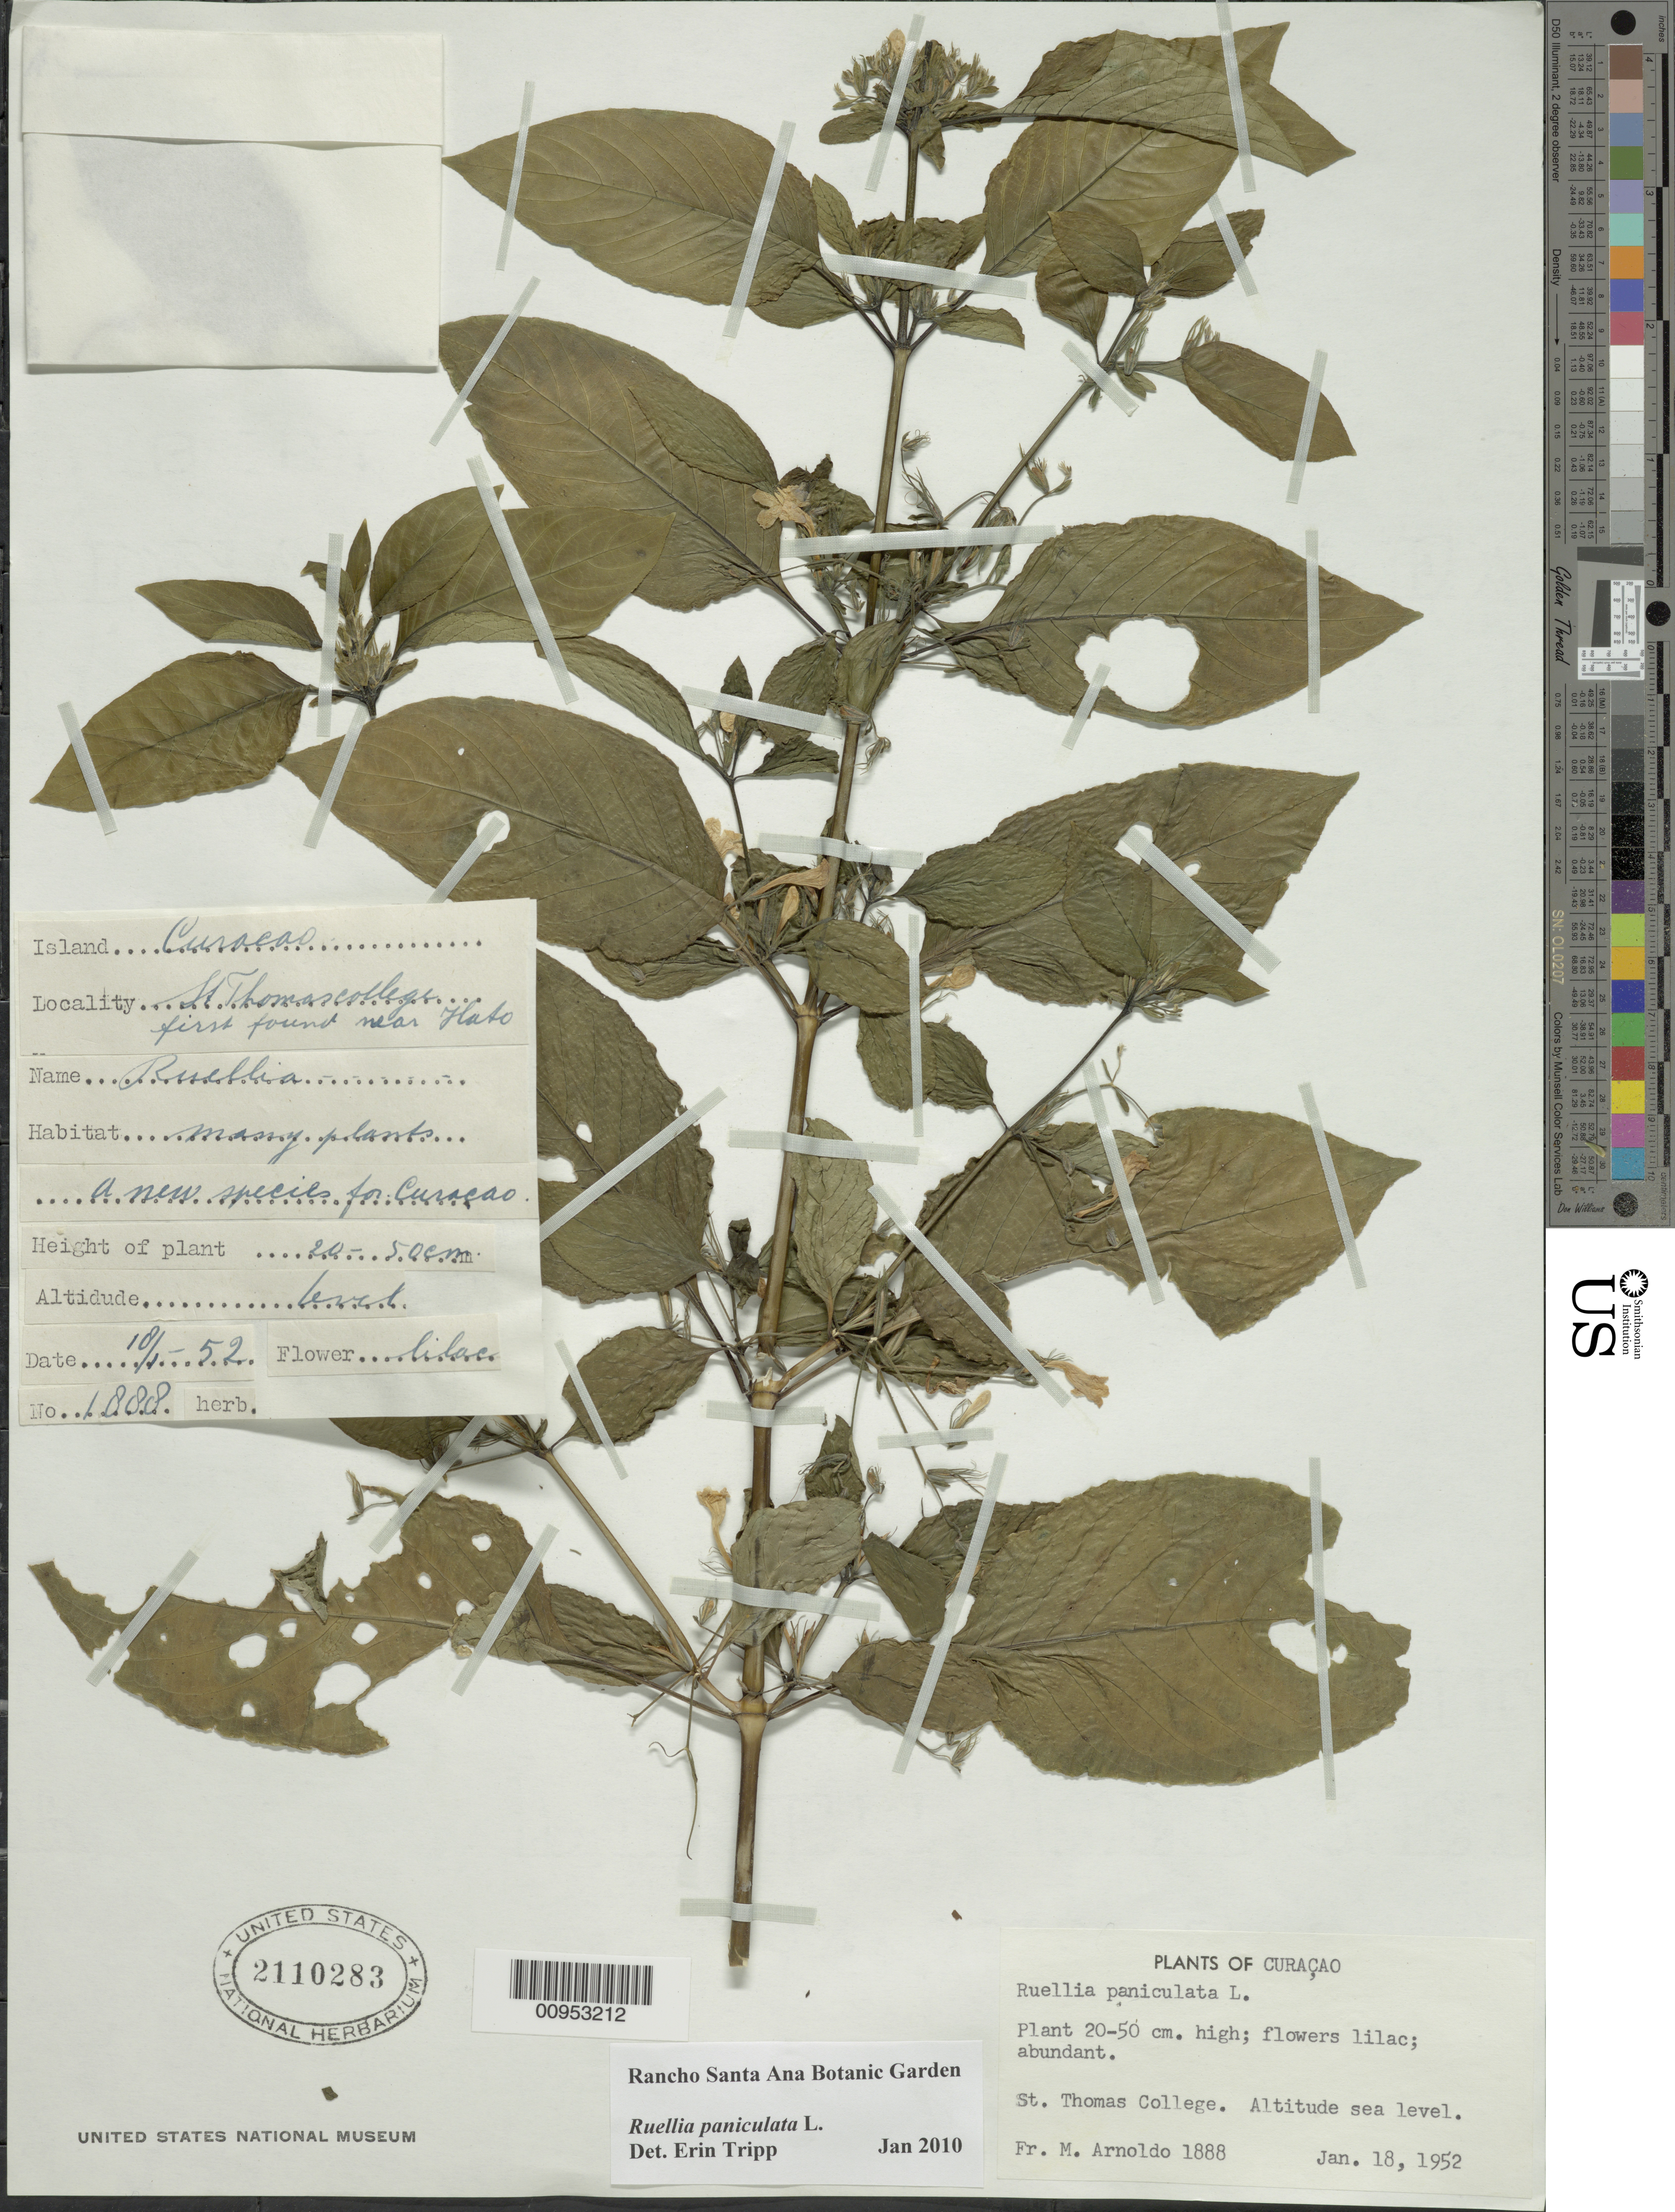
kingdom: Plantae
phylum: Tracheophyta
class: Magnoliopsida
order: Lamiales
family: Acanthaceae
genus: Ruellia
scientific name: Ruellia paniculata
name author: L.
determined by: Tripp, Erin A.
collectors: N. Arnoldo-Broeders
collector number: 1888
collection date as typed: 18 Jan 1952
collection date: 1952-01-18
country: Curaçao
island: Curaçao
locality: St. Thomas College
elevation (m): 0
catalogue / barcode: US 2110283